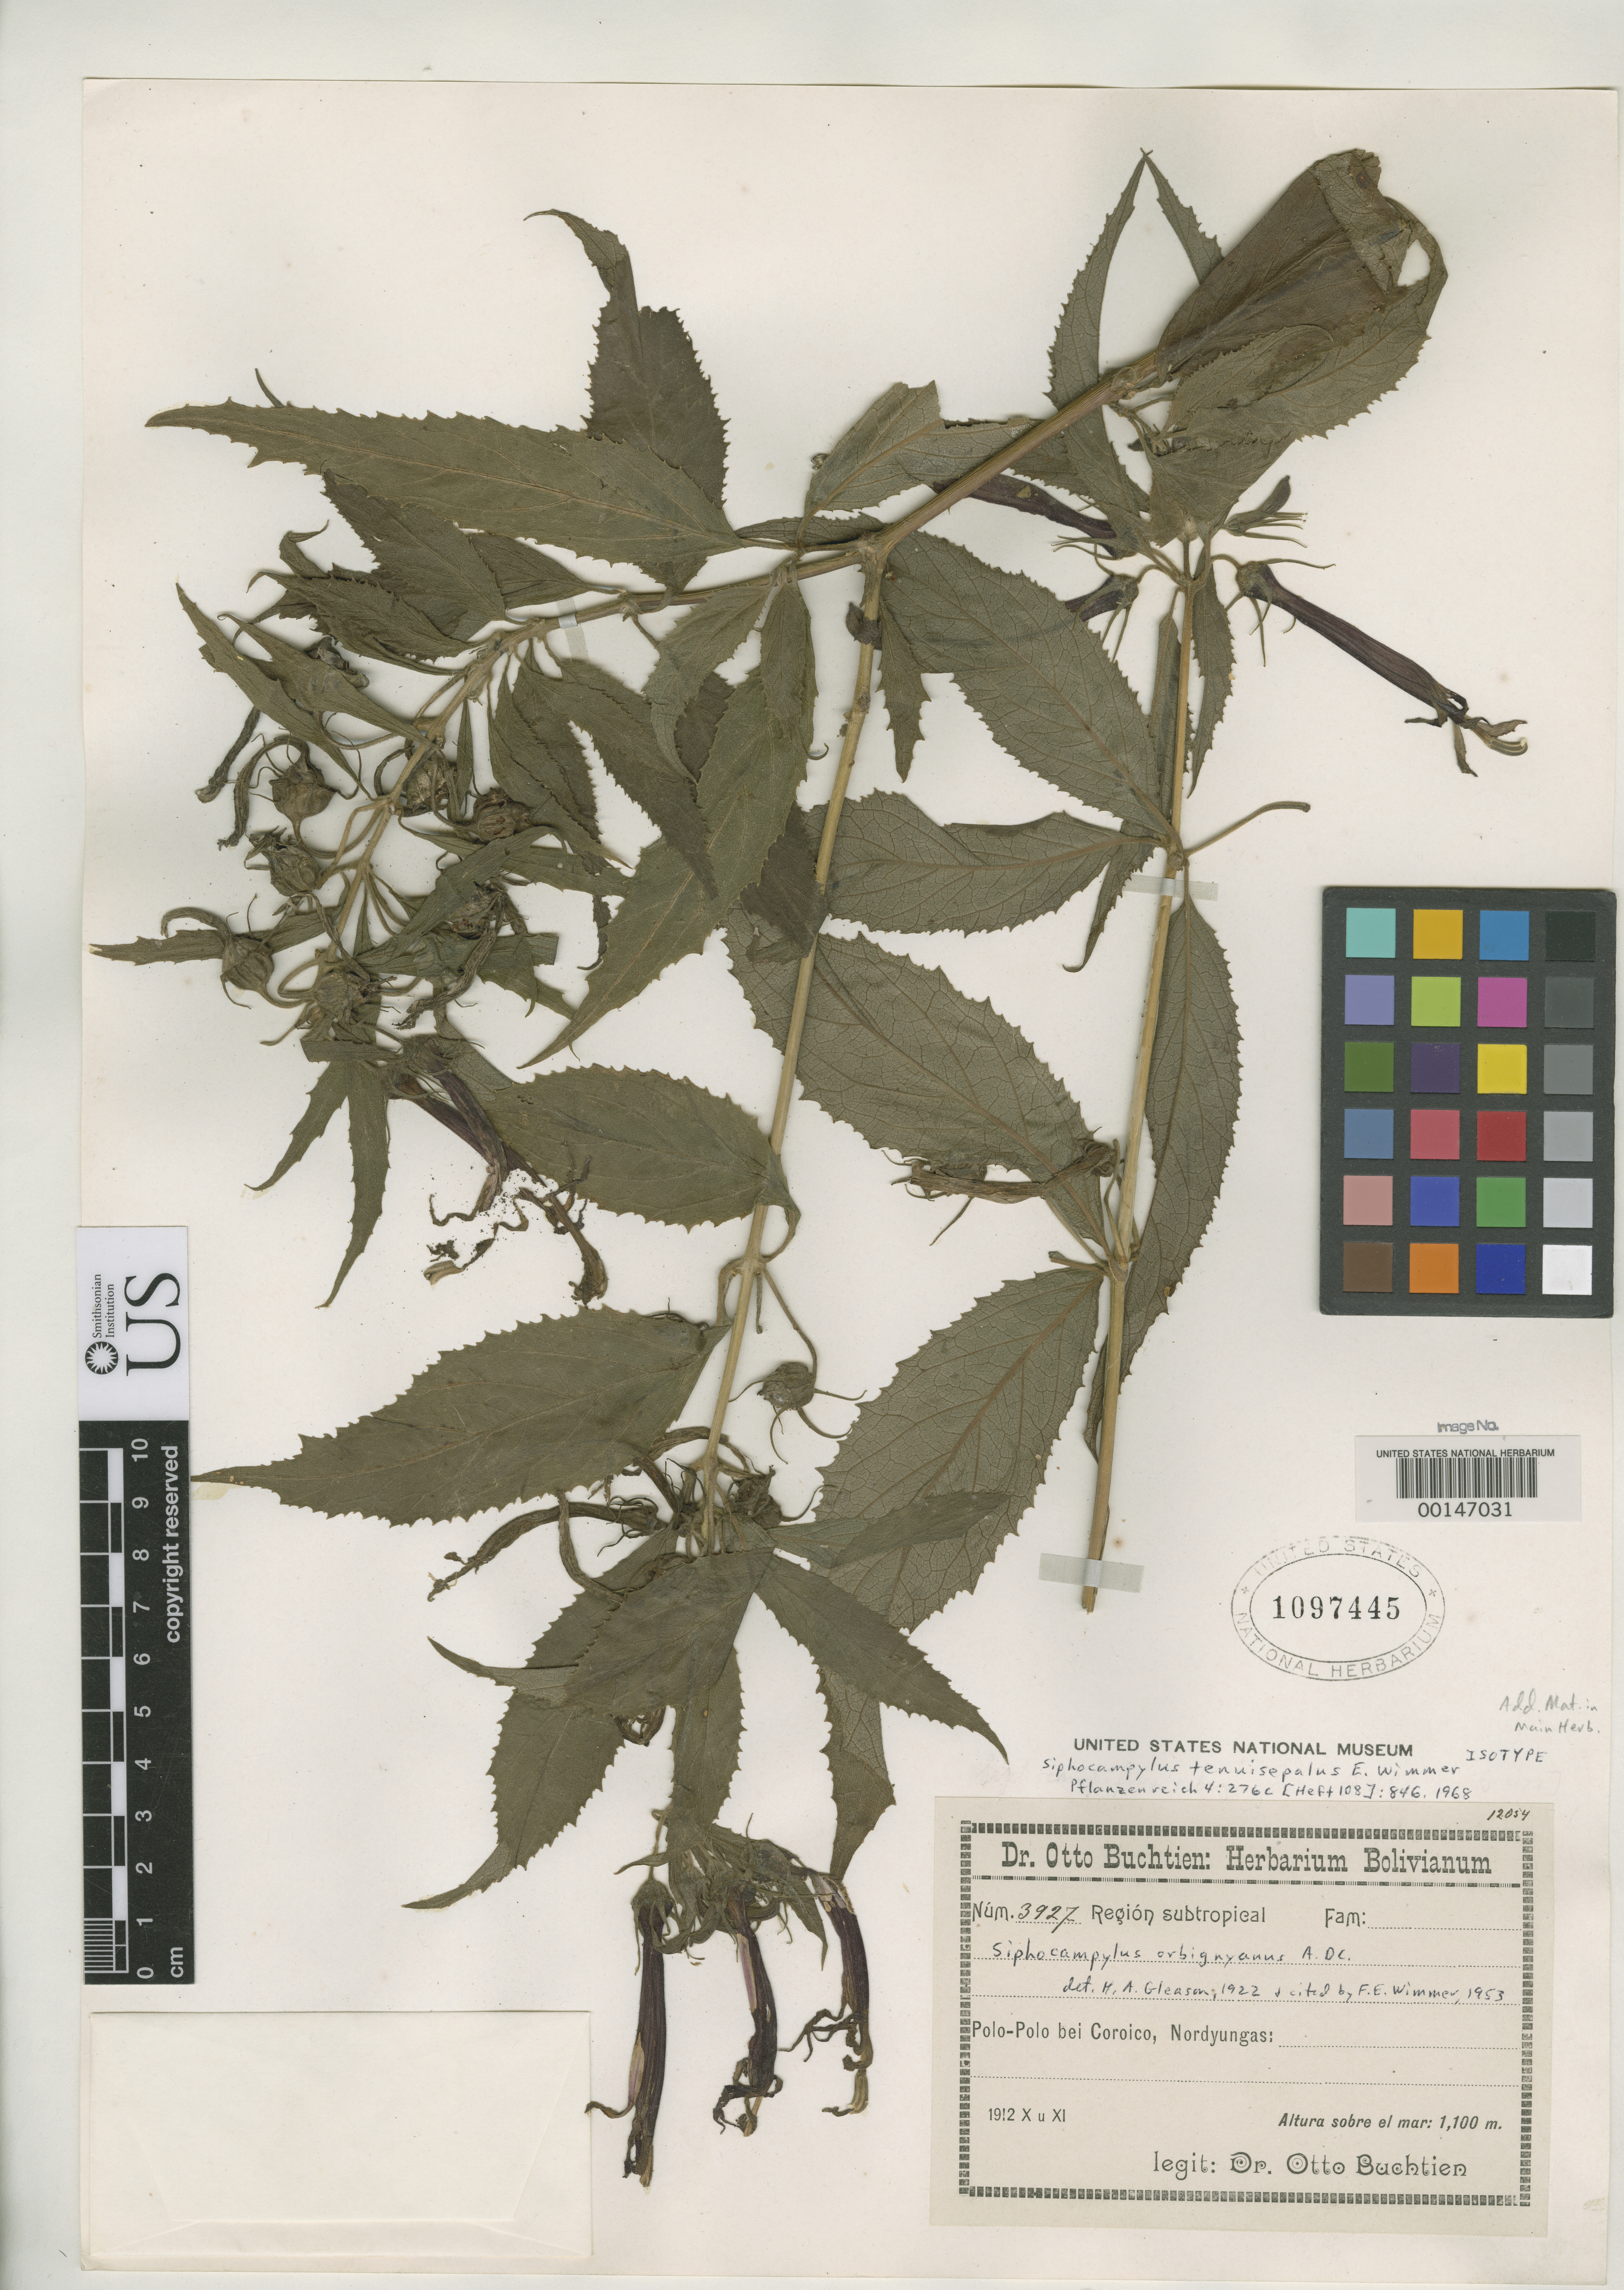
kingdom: Plantae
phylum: Tracheophyta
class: Magnoliopsida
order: Asterales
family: Campanulaceae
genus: Siphocampylus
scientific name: Siphocampylus tenuisepalus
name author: E. Wimm. in Engl.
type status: Isotype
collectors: O. Buchtien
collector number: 3927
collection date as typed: Oct 1912 to -- Nov 1912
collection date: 1912-10/1912-11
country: Bolivia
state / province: La Paz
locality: Nord Yungus, Polo-Polo bei Coroico.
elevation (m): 1100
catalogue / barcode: US 1097445